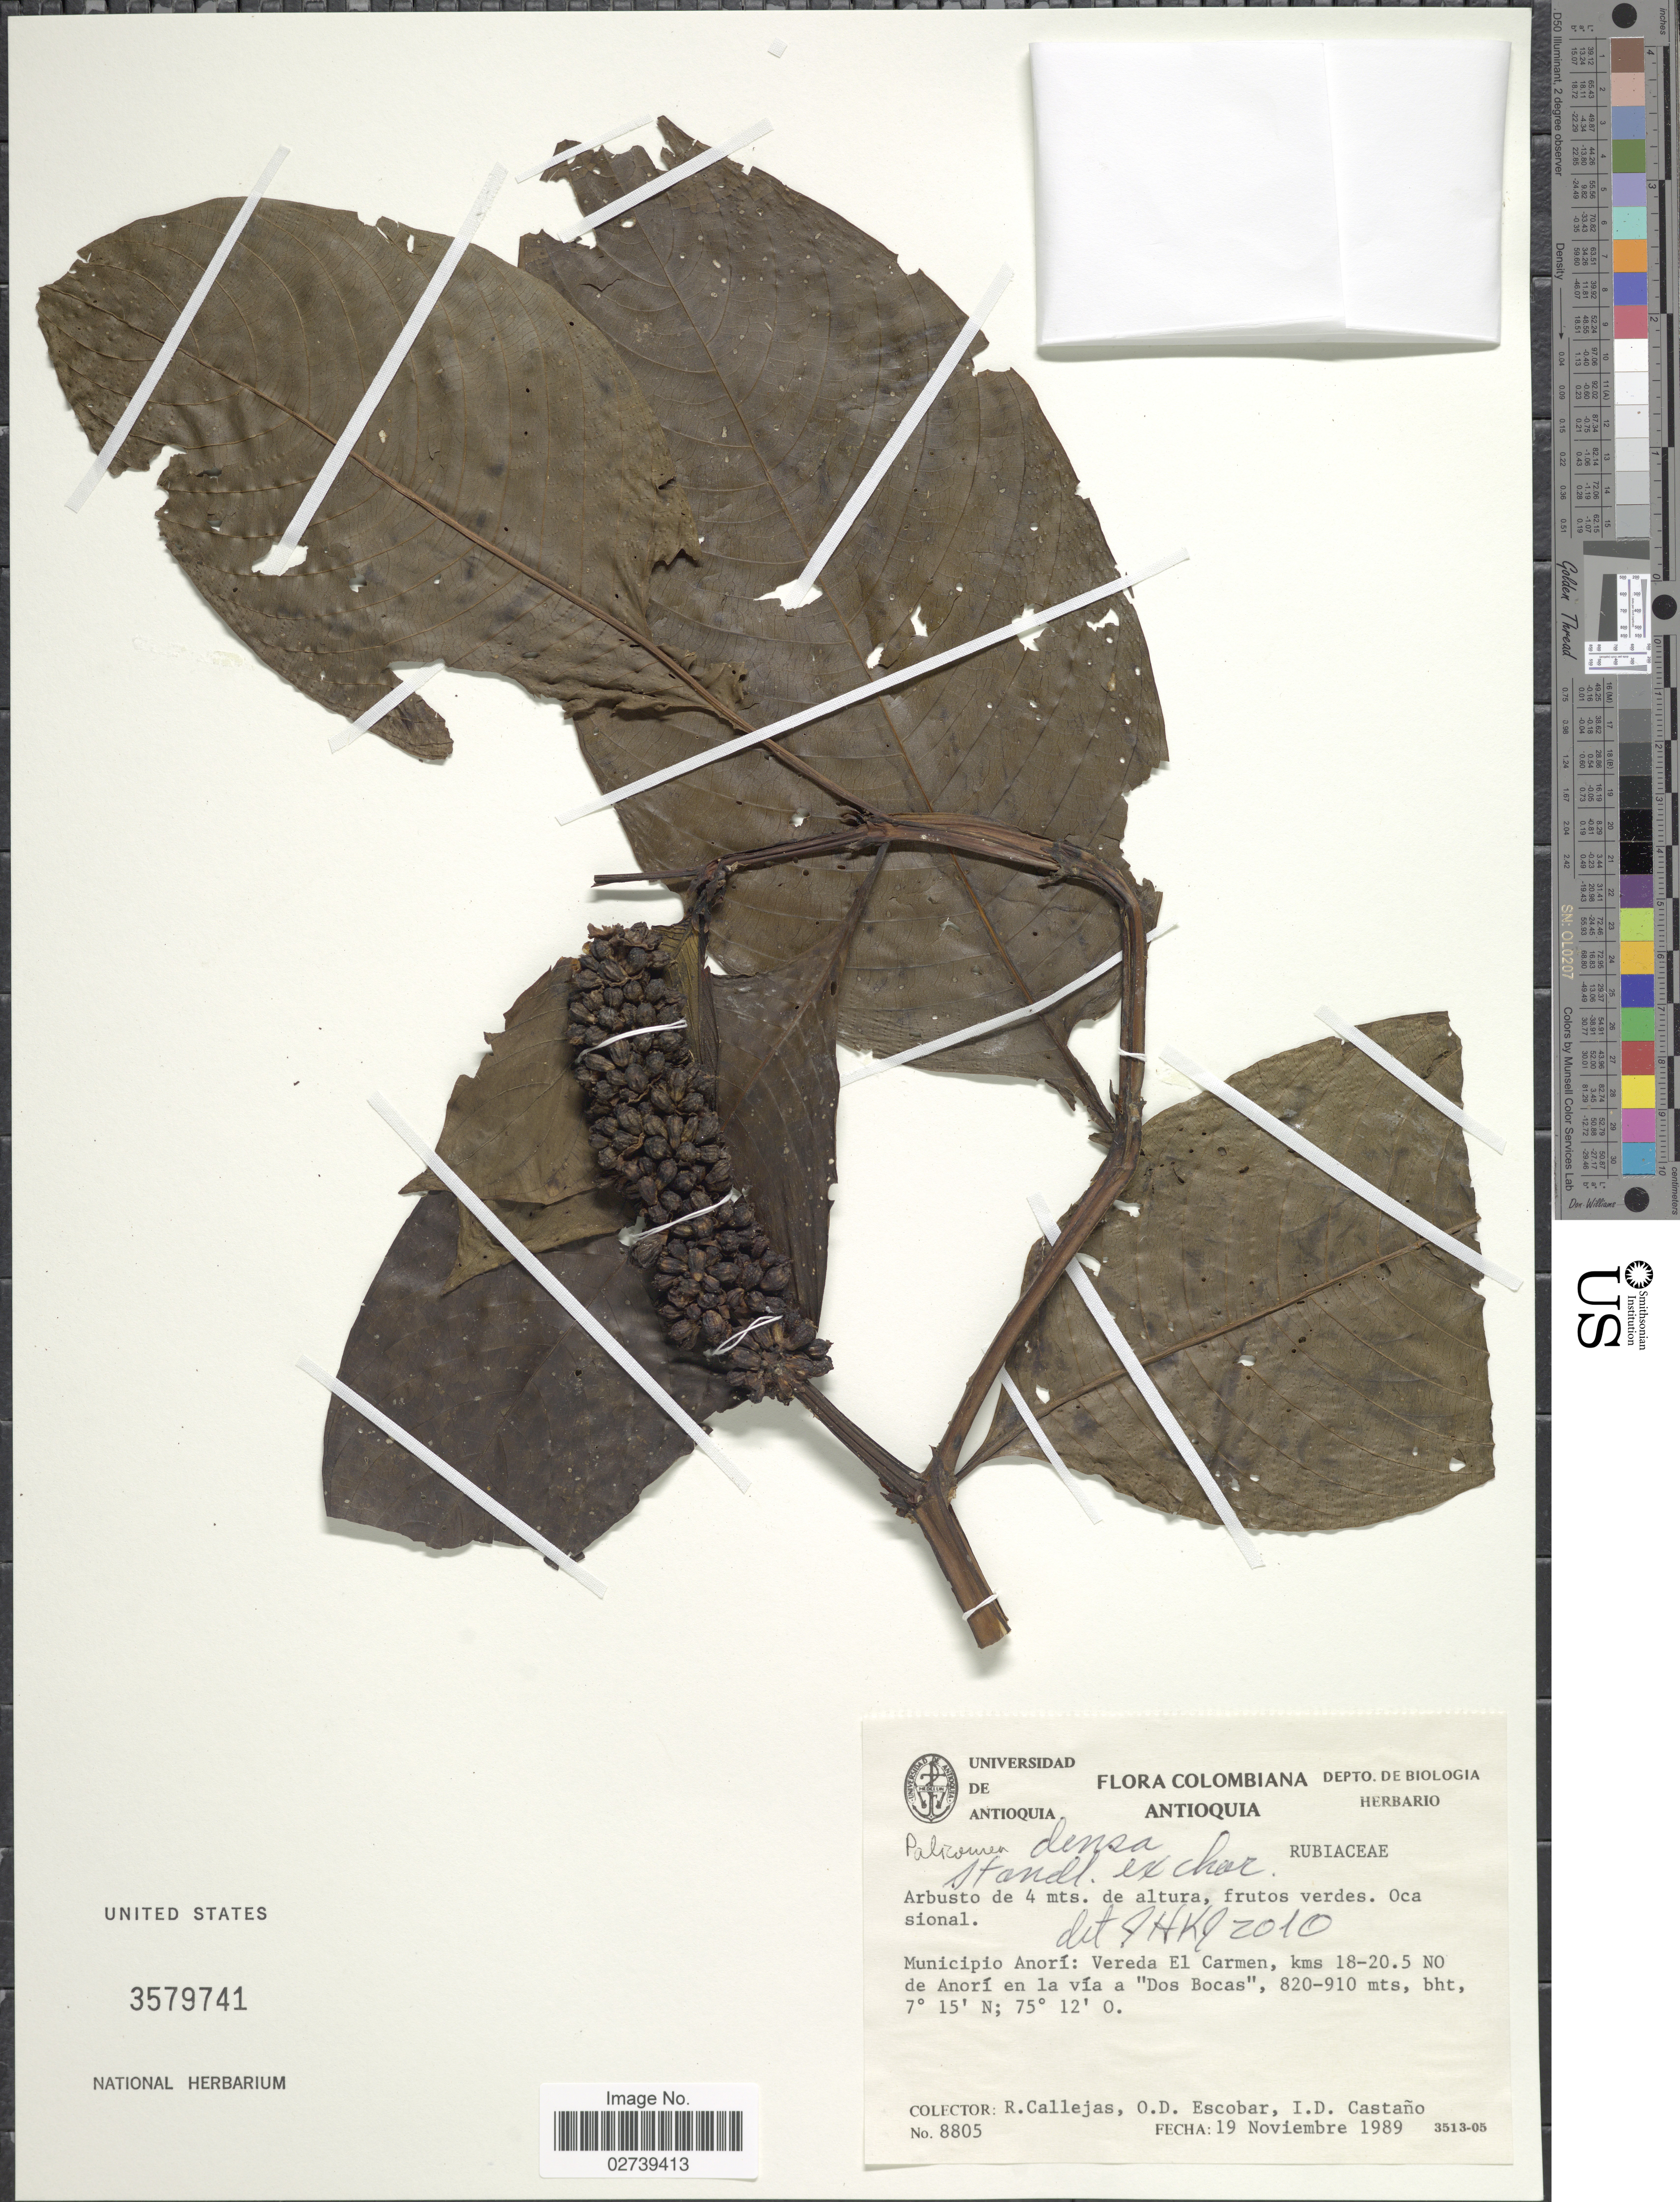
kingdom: Plantae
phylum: Tracheophyta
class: Magnoliopsida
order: Gentianales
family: Rubiaceae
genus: Palicourea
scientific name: Palicourea densa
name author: Standl.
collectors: R. Callejas, O. D. Escobar & I. Castaño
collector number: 8805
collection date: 1989-11-19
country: Colombia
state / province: Antioquia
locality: Municipio Anori: Vereda El Carmen, kms 18-20.5 NO de Anori en la via a "Dos Bocas".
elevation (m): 820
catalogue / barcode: US 3579741